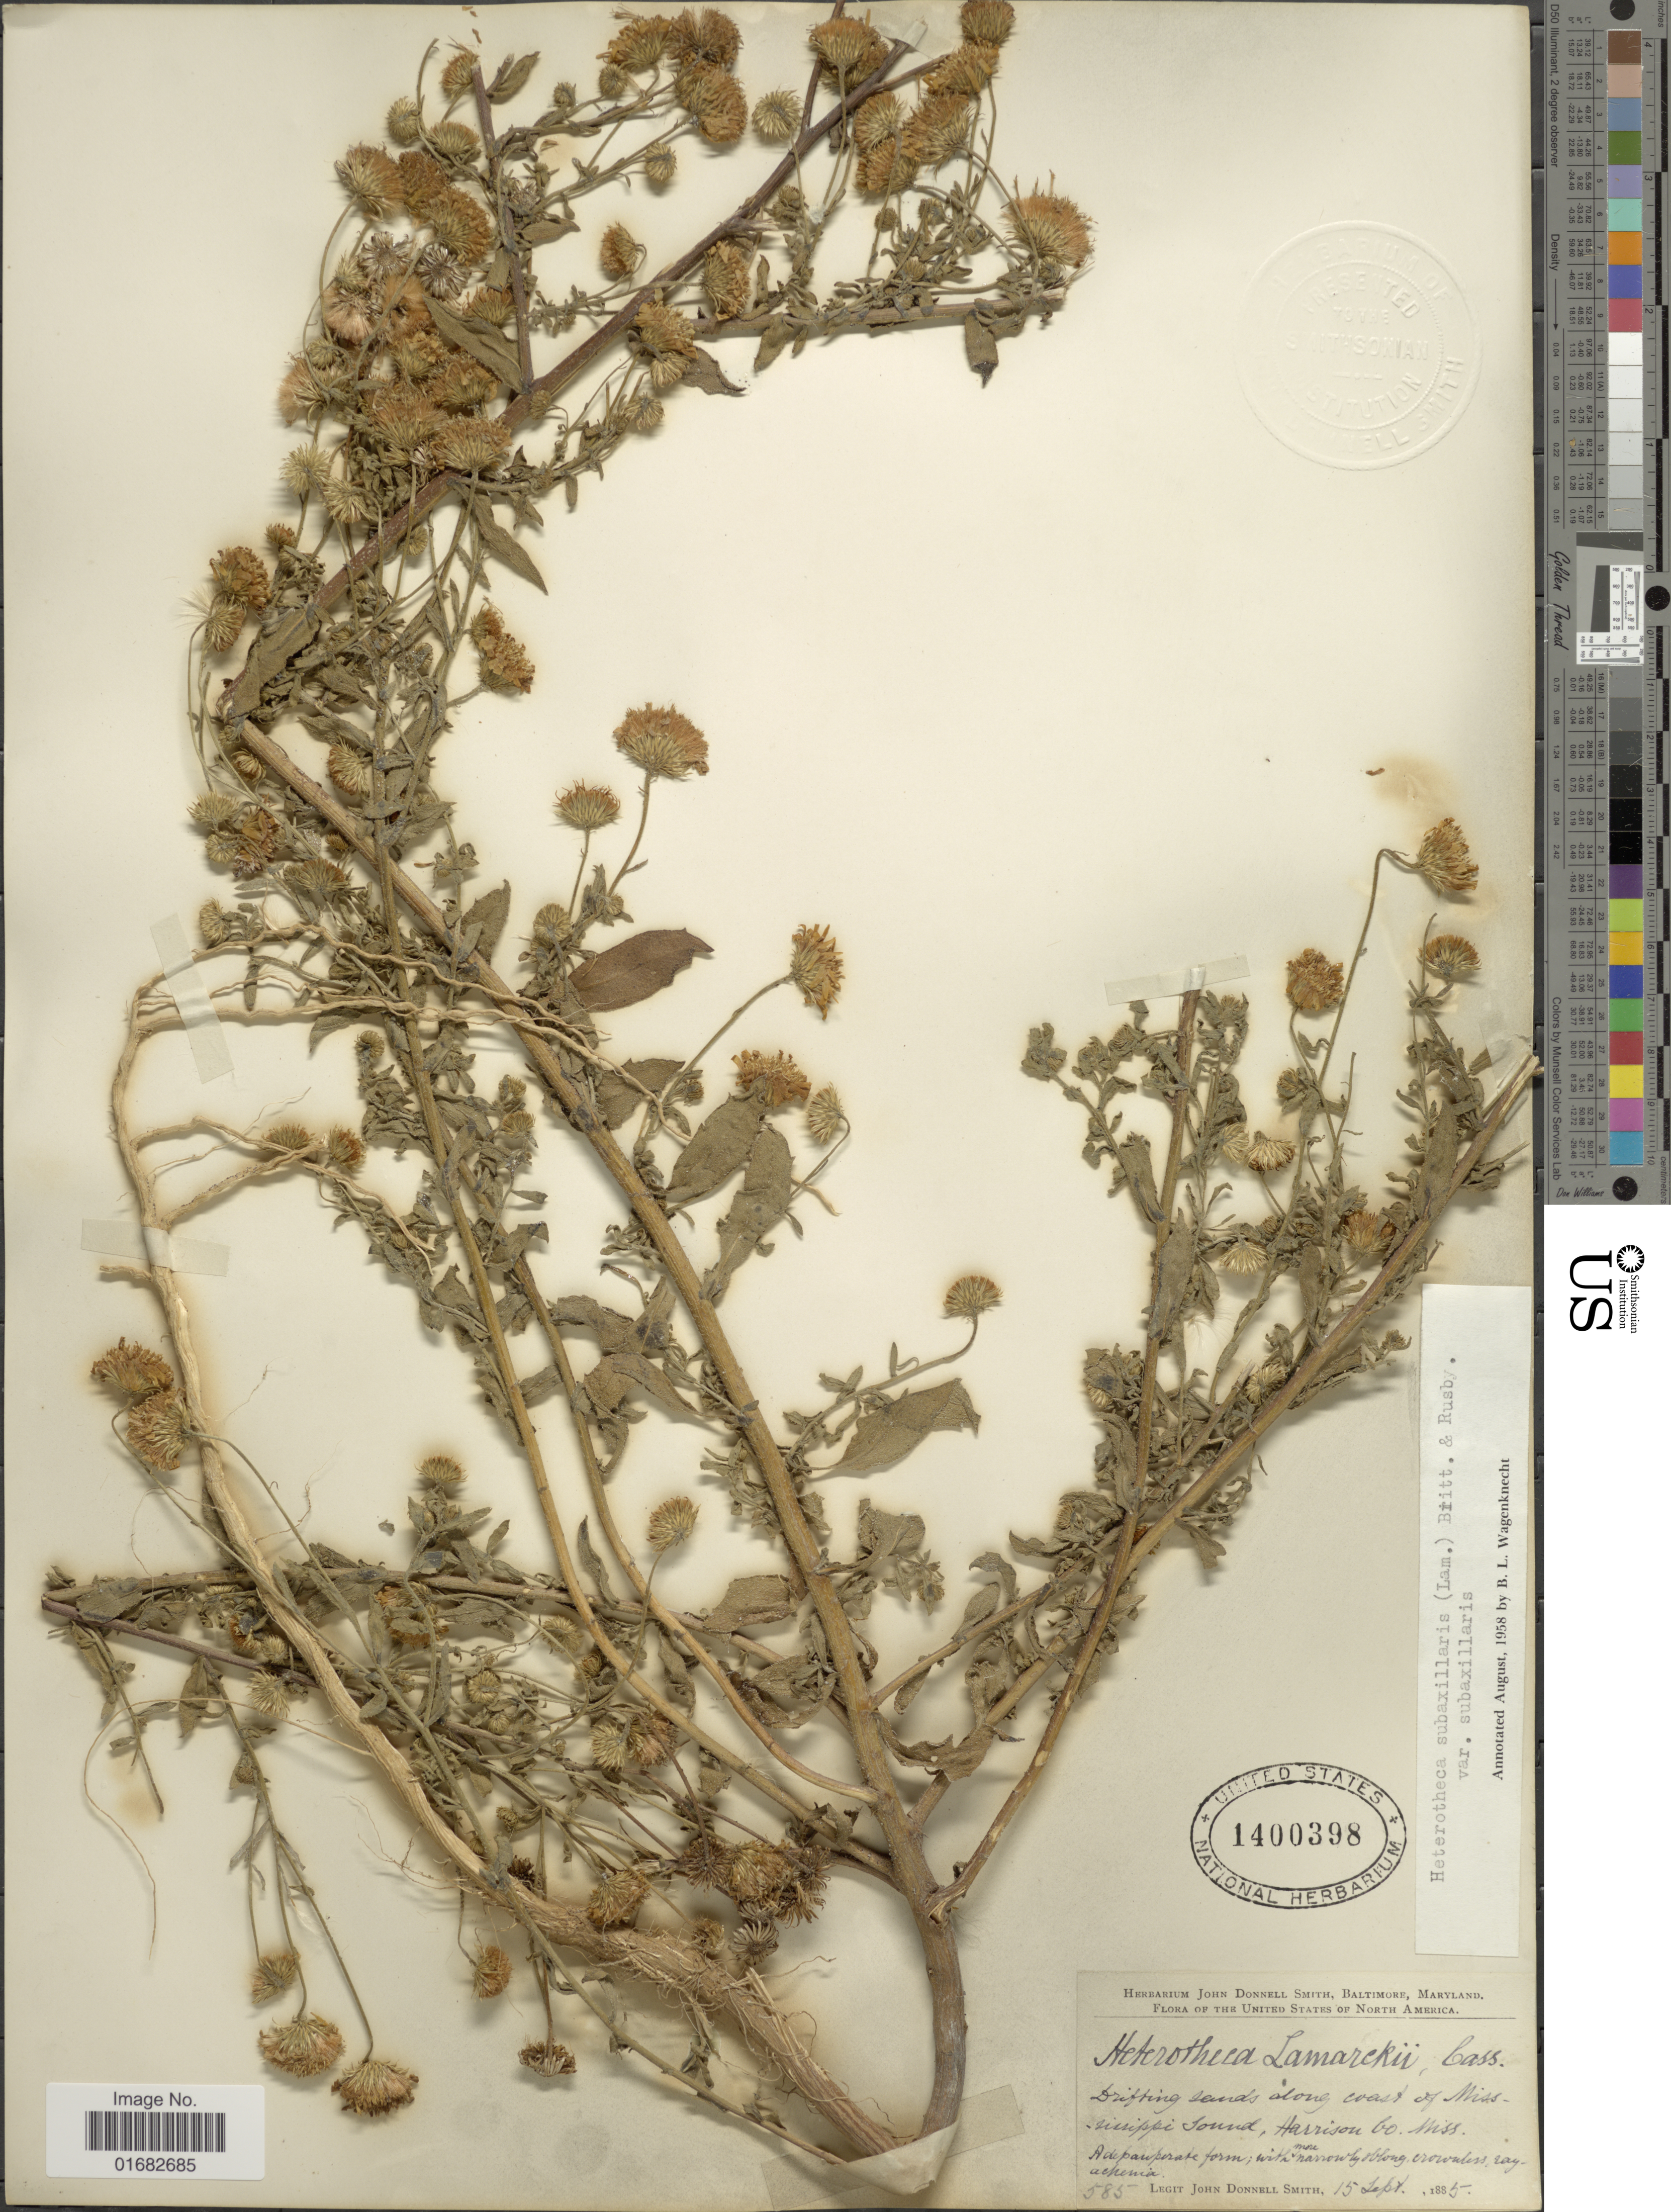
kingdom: Plantae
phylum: Tracheophyta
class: Magnoliopsida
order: Asterales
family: Asteraceae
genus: Heterotheca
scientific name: Heterotheca subaxillaris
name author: (Lam.) Britton & Rusby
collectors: J. Donnell Smith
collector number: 585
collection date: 1885-09-15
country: United States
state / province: Mississippi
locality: Mississippi Sound, Harrison Co.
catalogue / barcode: US 1400398